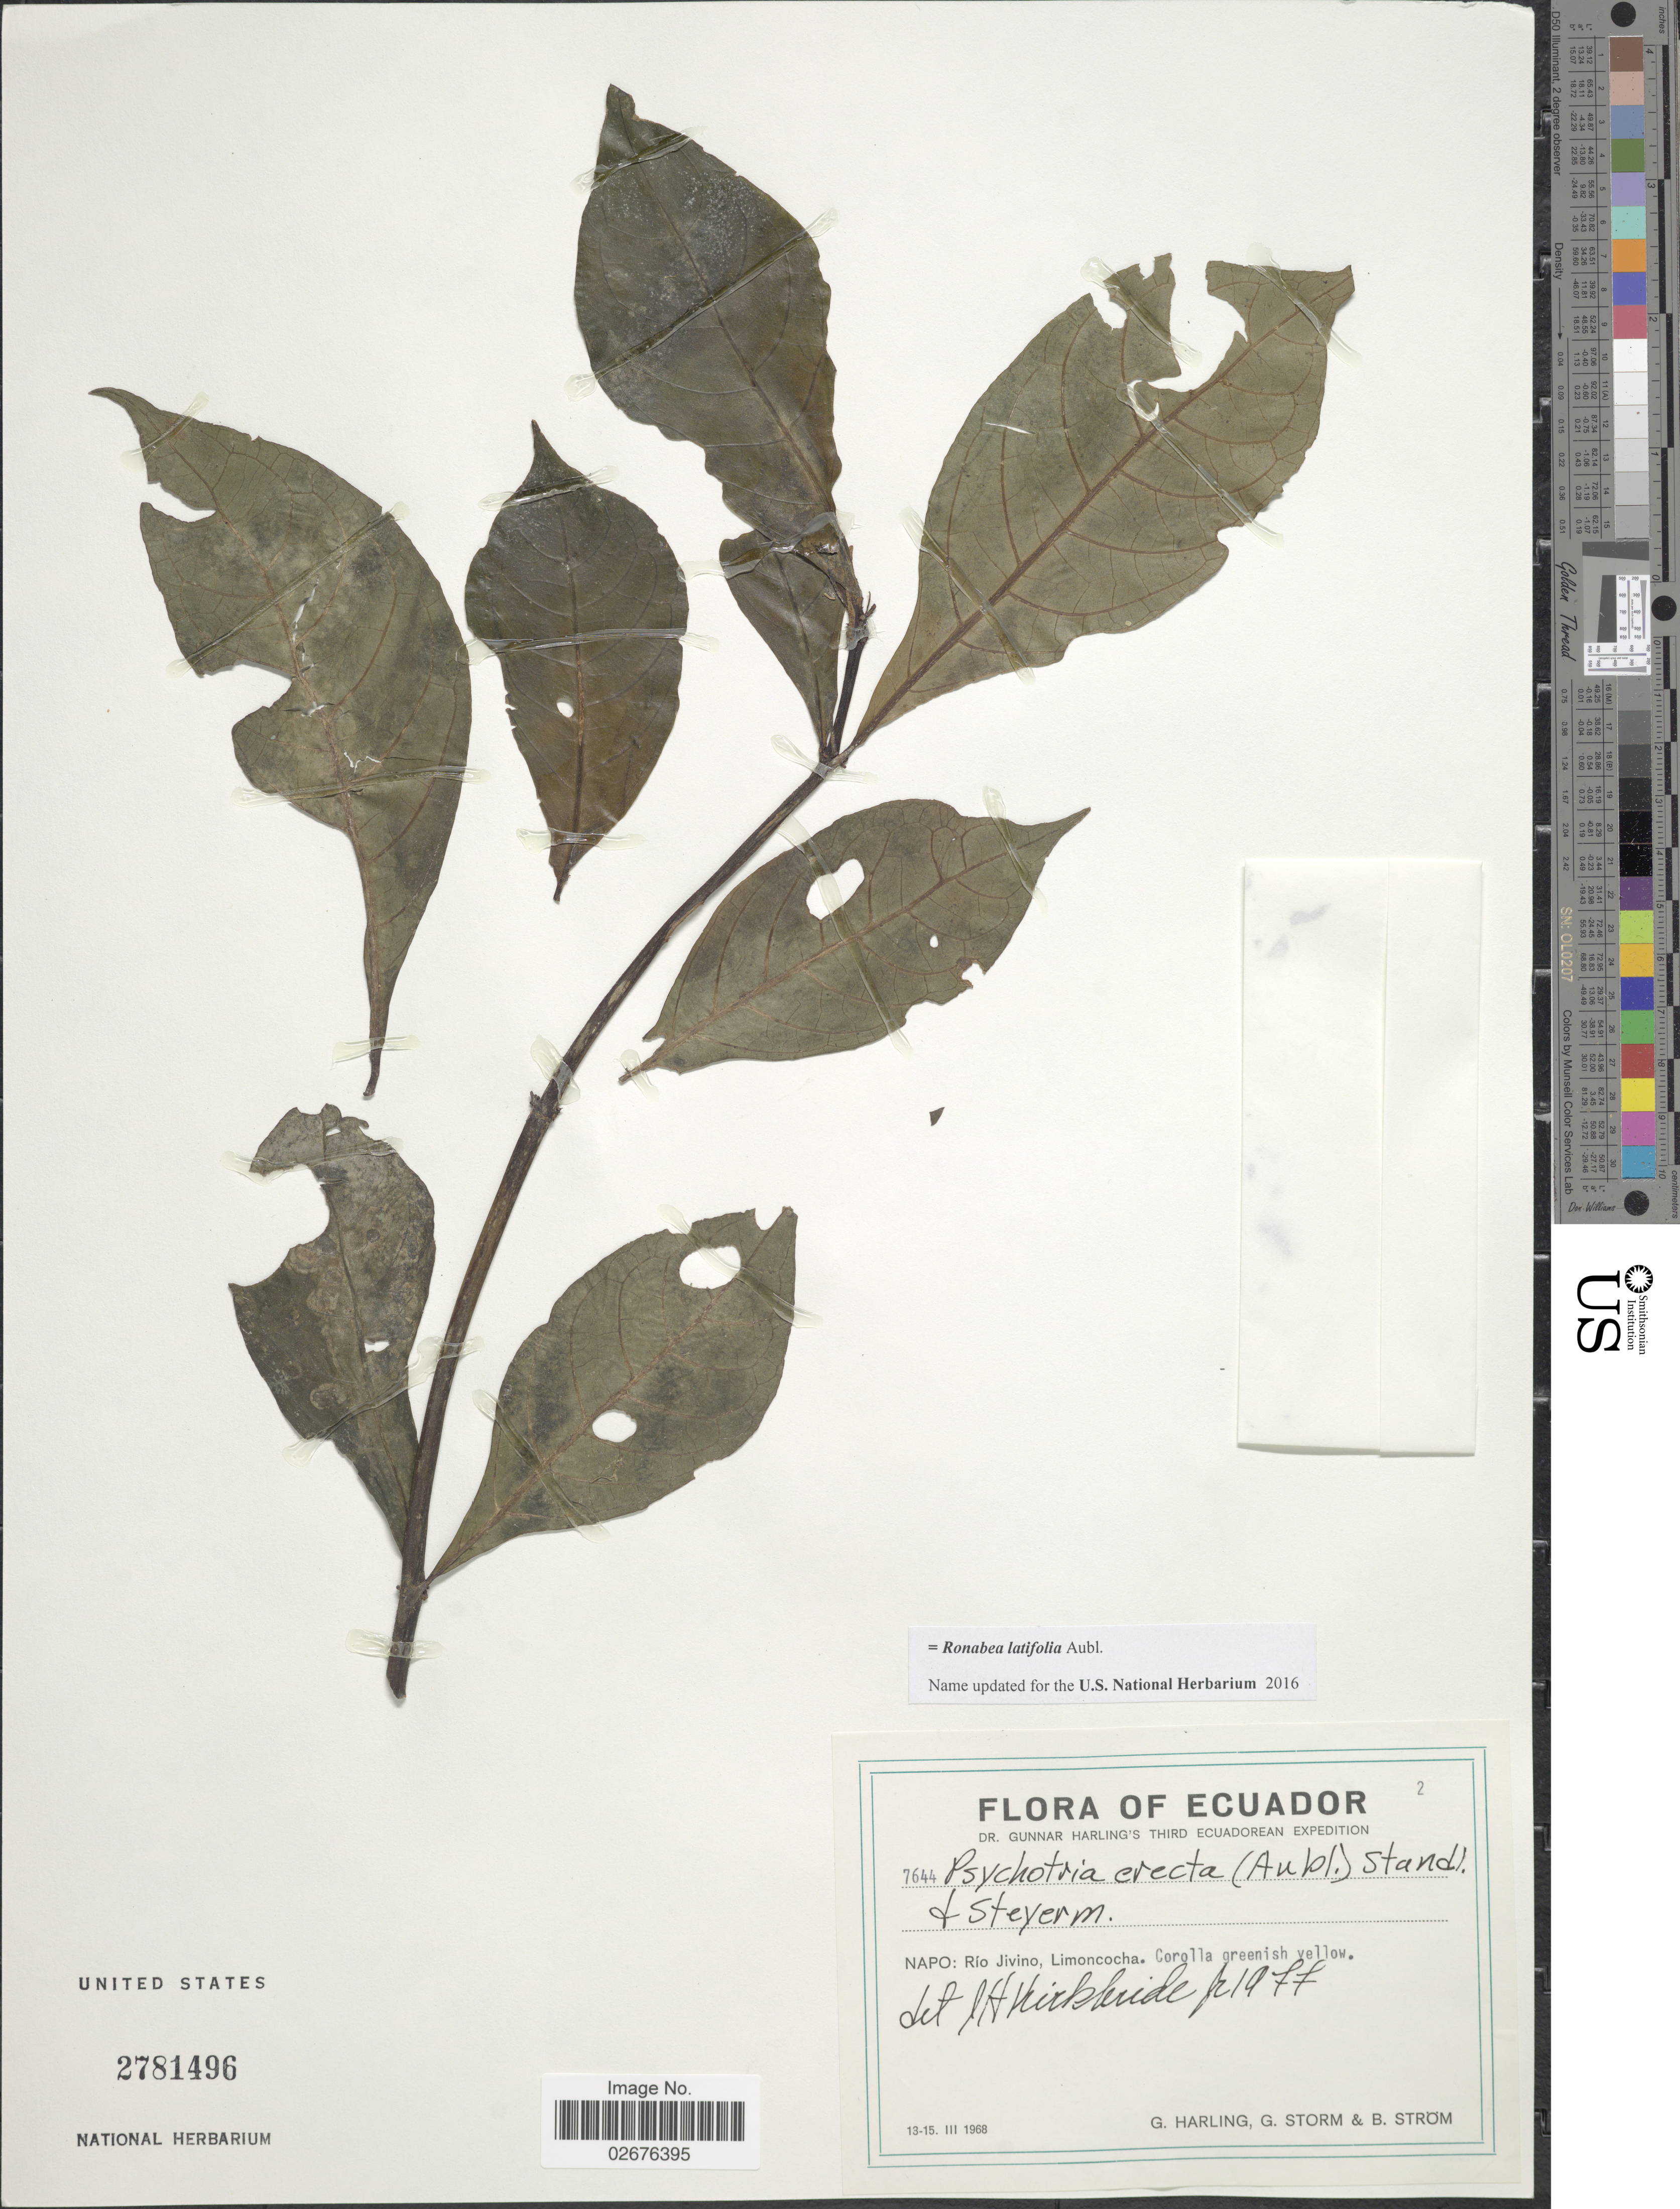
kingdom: Plantae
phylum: Tracheophyta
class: Magnoliopsida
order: Gentianales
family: Rubiaceae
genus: Ronabea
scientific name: Ronabea latifolia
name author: Aubl.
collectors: G. Harling, G. Storm & B. Ström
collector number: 7644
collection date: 1968-03-13/1968-03-15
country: Ecuador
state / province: Napo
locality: Rio Jivino, Limoncocha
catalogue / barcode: US 2781496